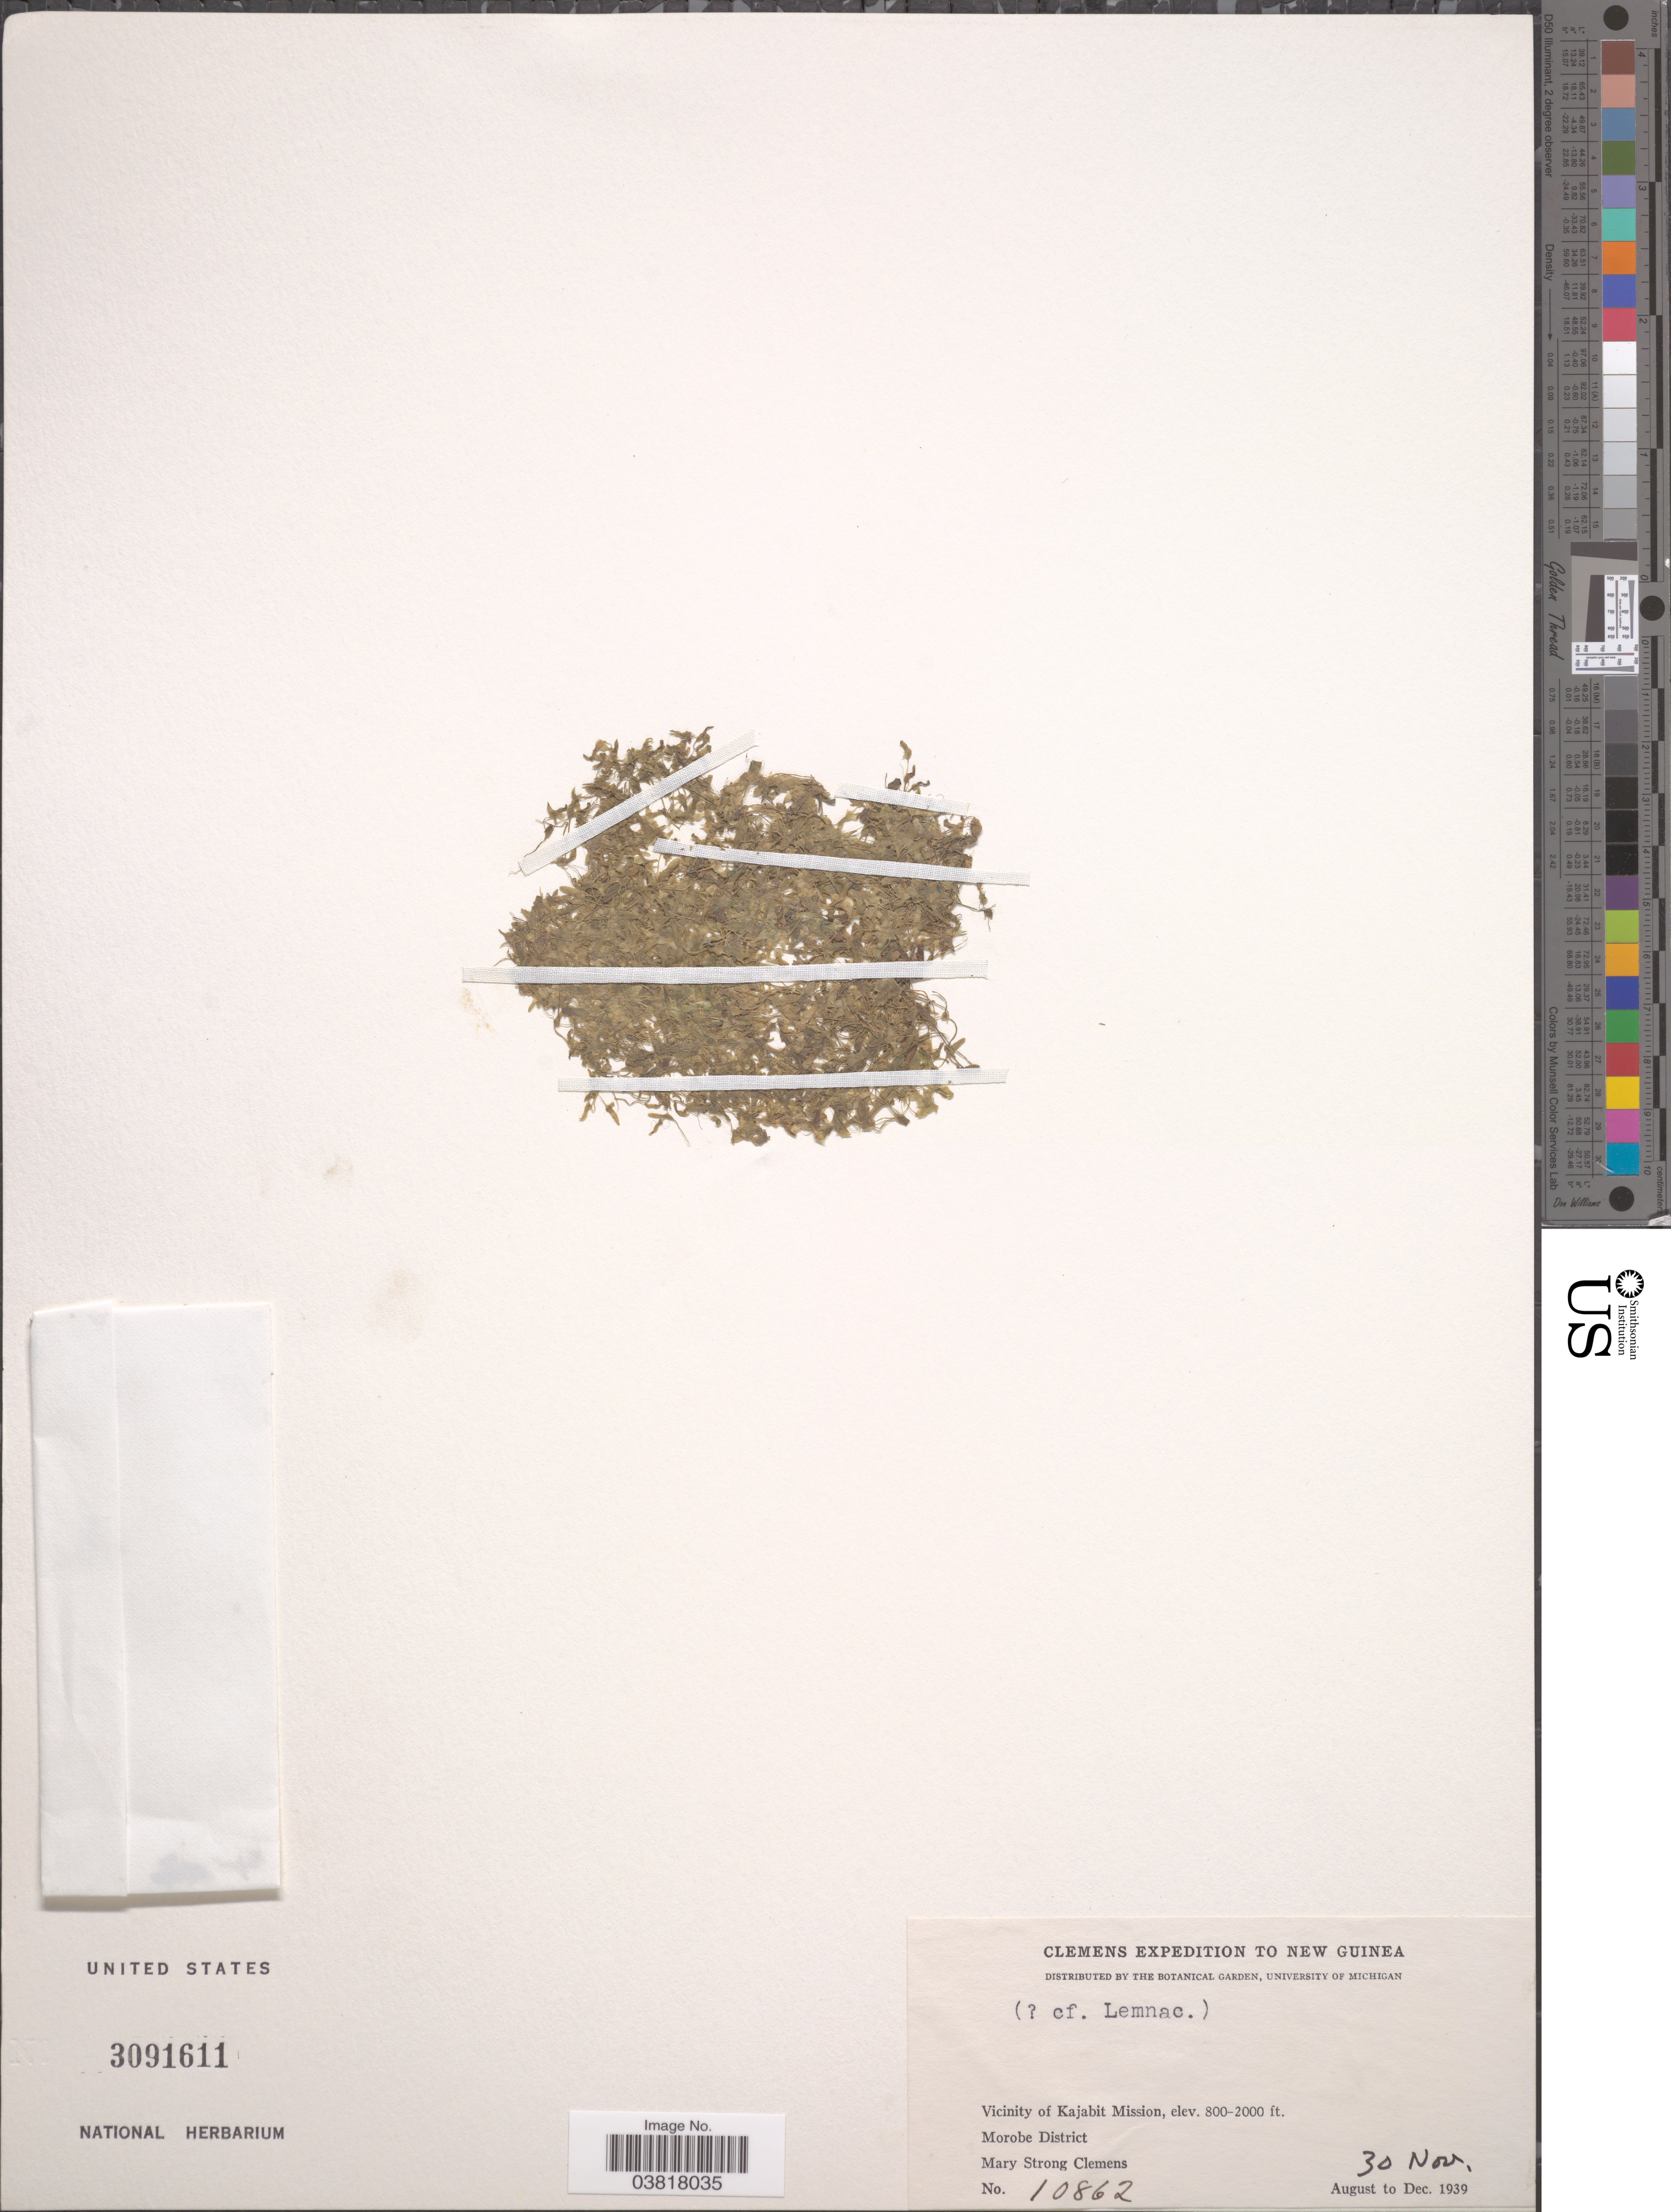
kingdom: Plantae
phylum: Tracheophyta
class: Liliopsida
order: Alismatales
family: Araceae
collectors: M. S. Clemens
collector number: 10862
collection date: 1939-11-30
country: Papua New Guinea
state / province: Morobe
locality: New Guinea. Vicinity of Kajabit Mission. Morobe District.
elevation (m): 244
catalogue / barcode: US 3091611